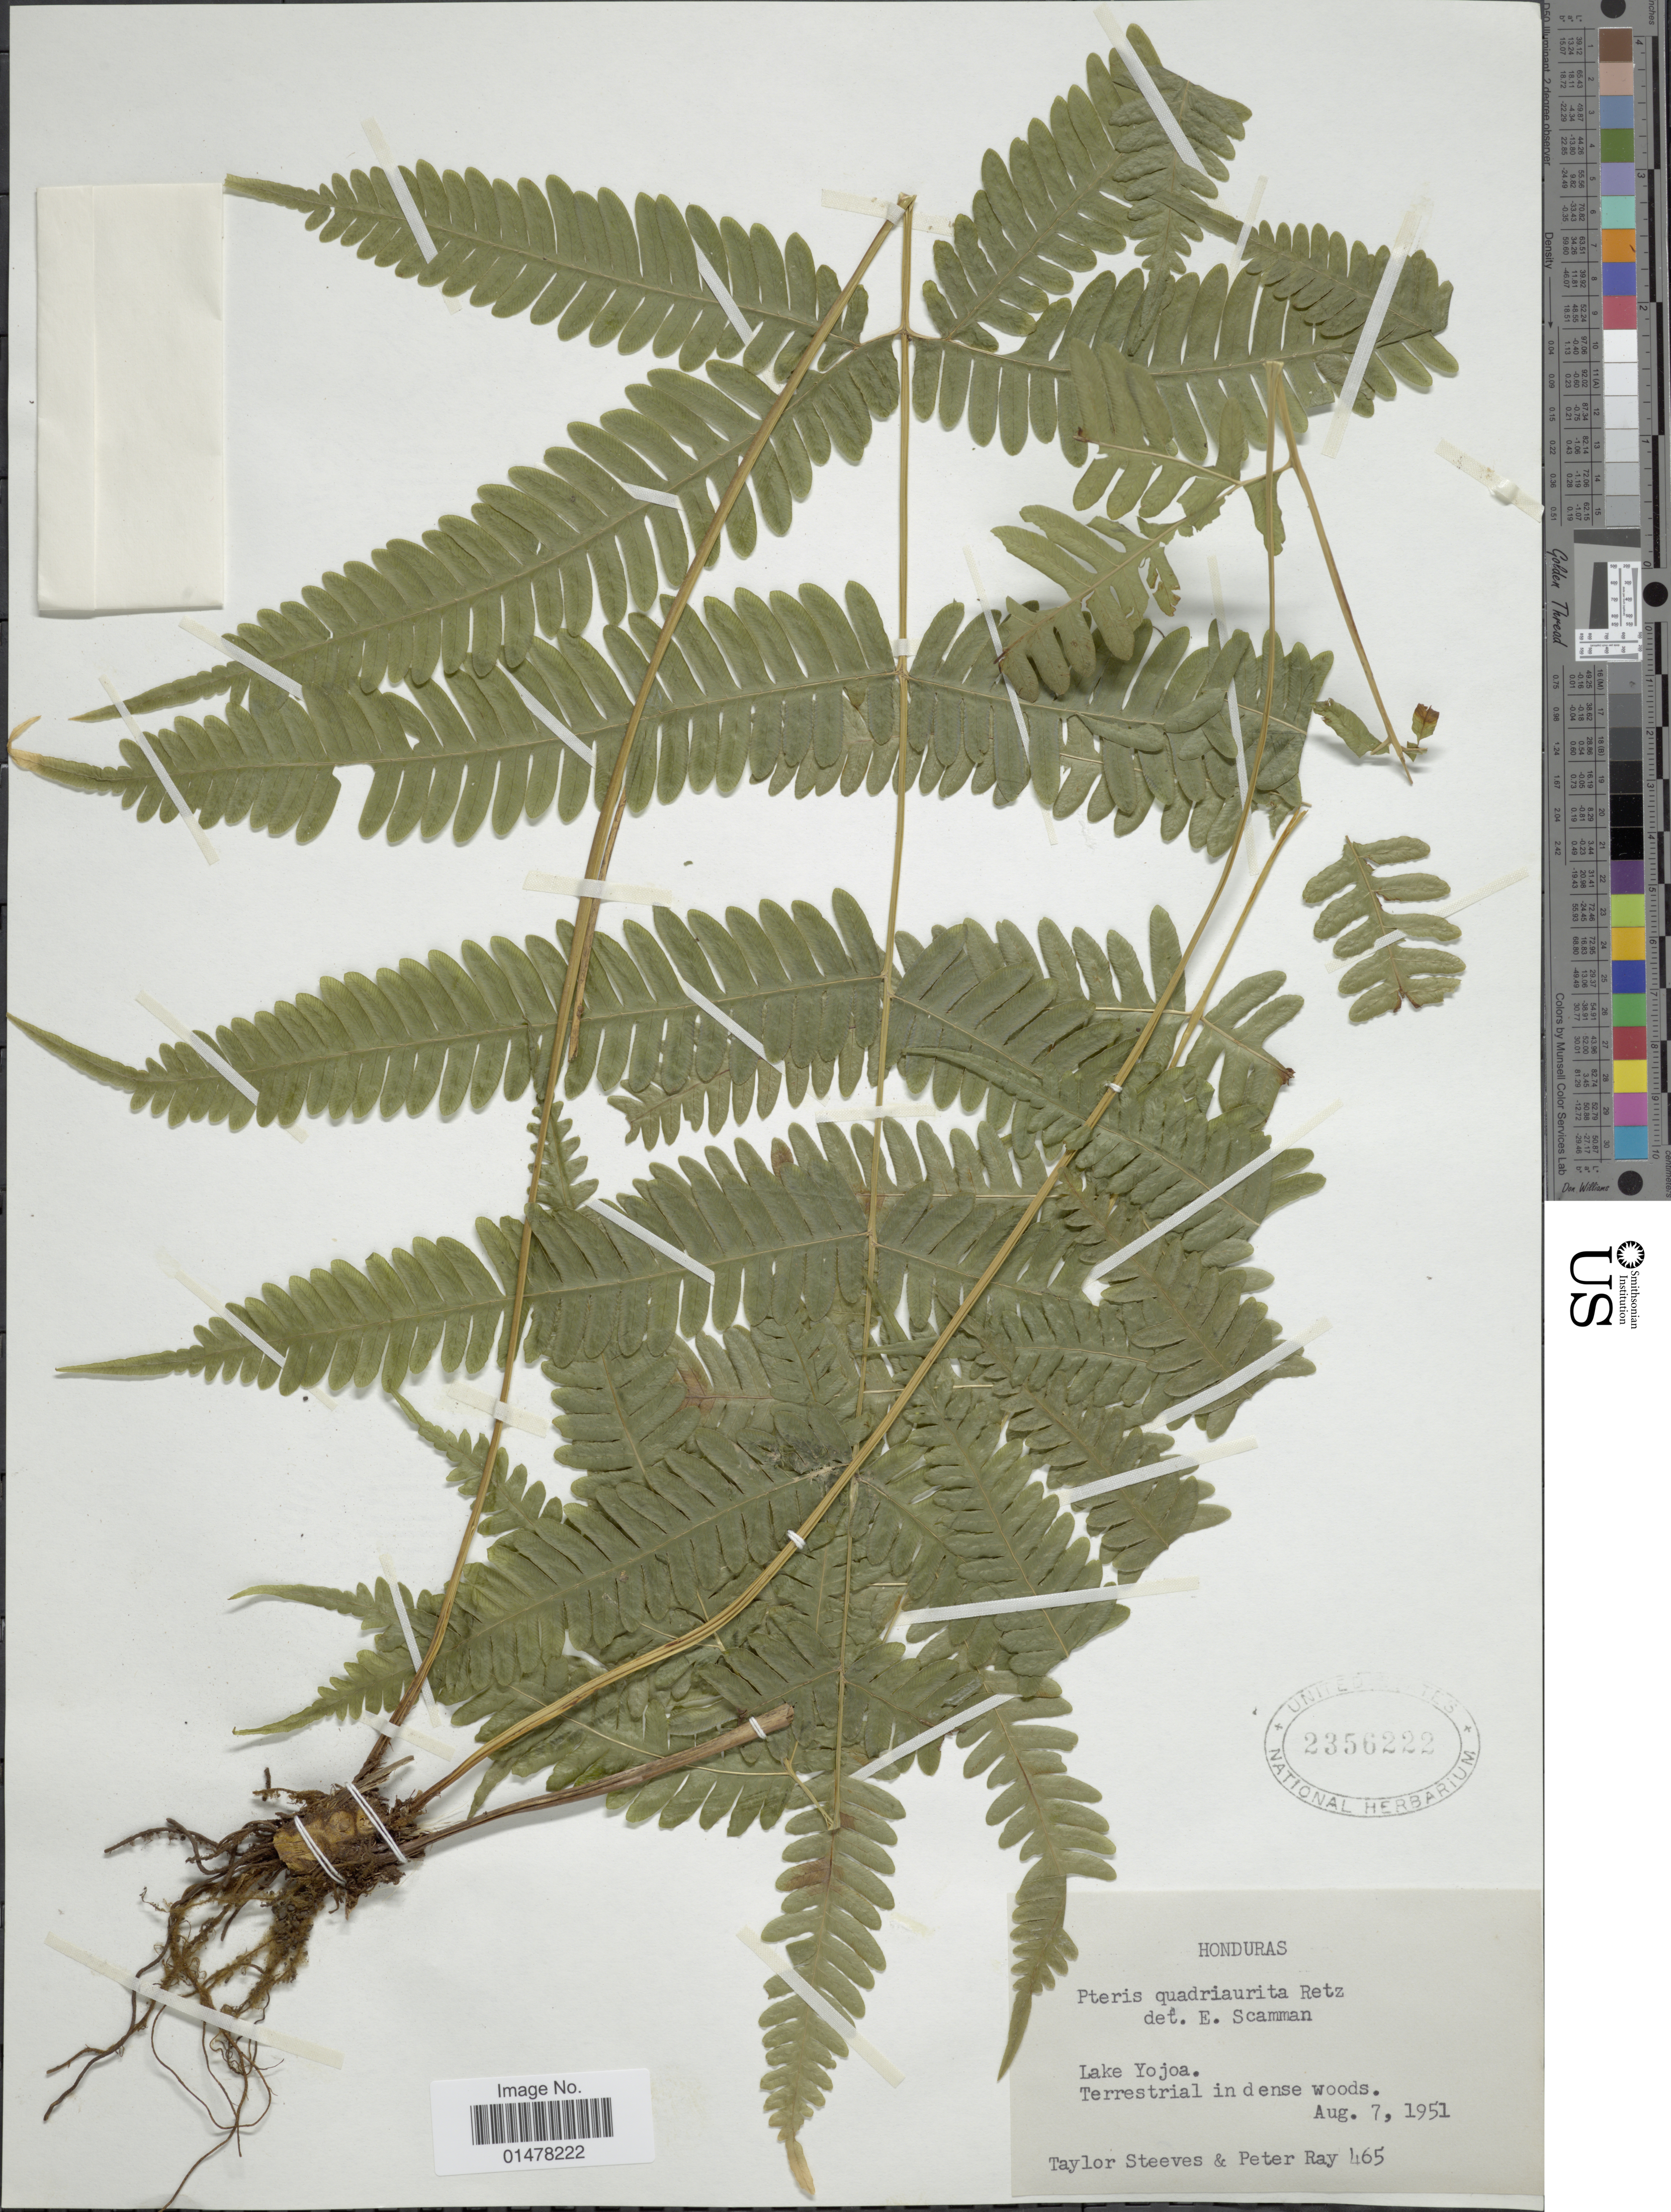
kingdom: Plantae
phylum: Tracheophyta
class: Polypodiopsida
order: Polypodiales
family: Pteridaceae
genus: Pteris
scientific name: Pteris quadriaurita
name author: Retz.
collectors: T. Steeves & P. Ray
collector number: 465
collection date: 1951-08-07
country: Honduras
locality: Lake Yojoa, Terrestrial in dense woods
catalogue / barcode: US 2356222